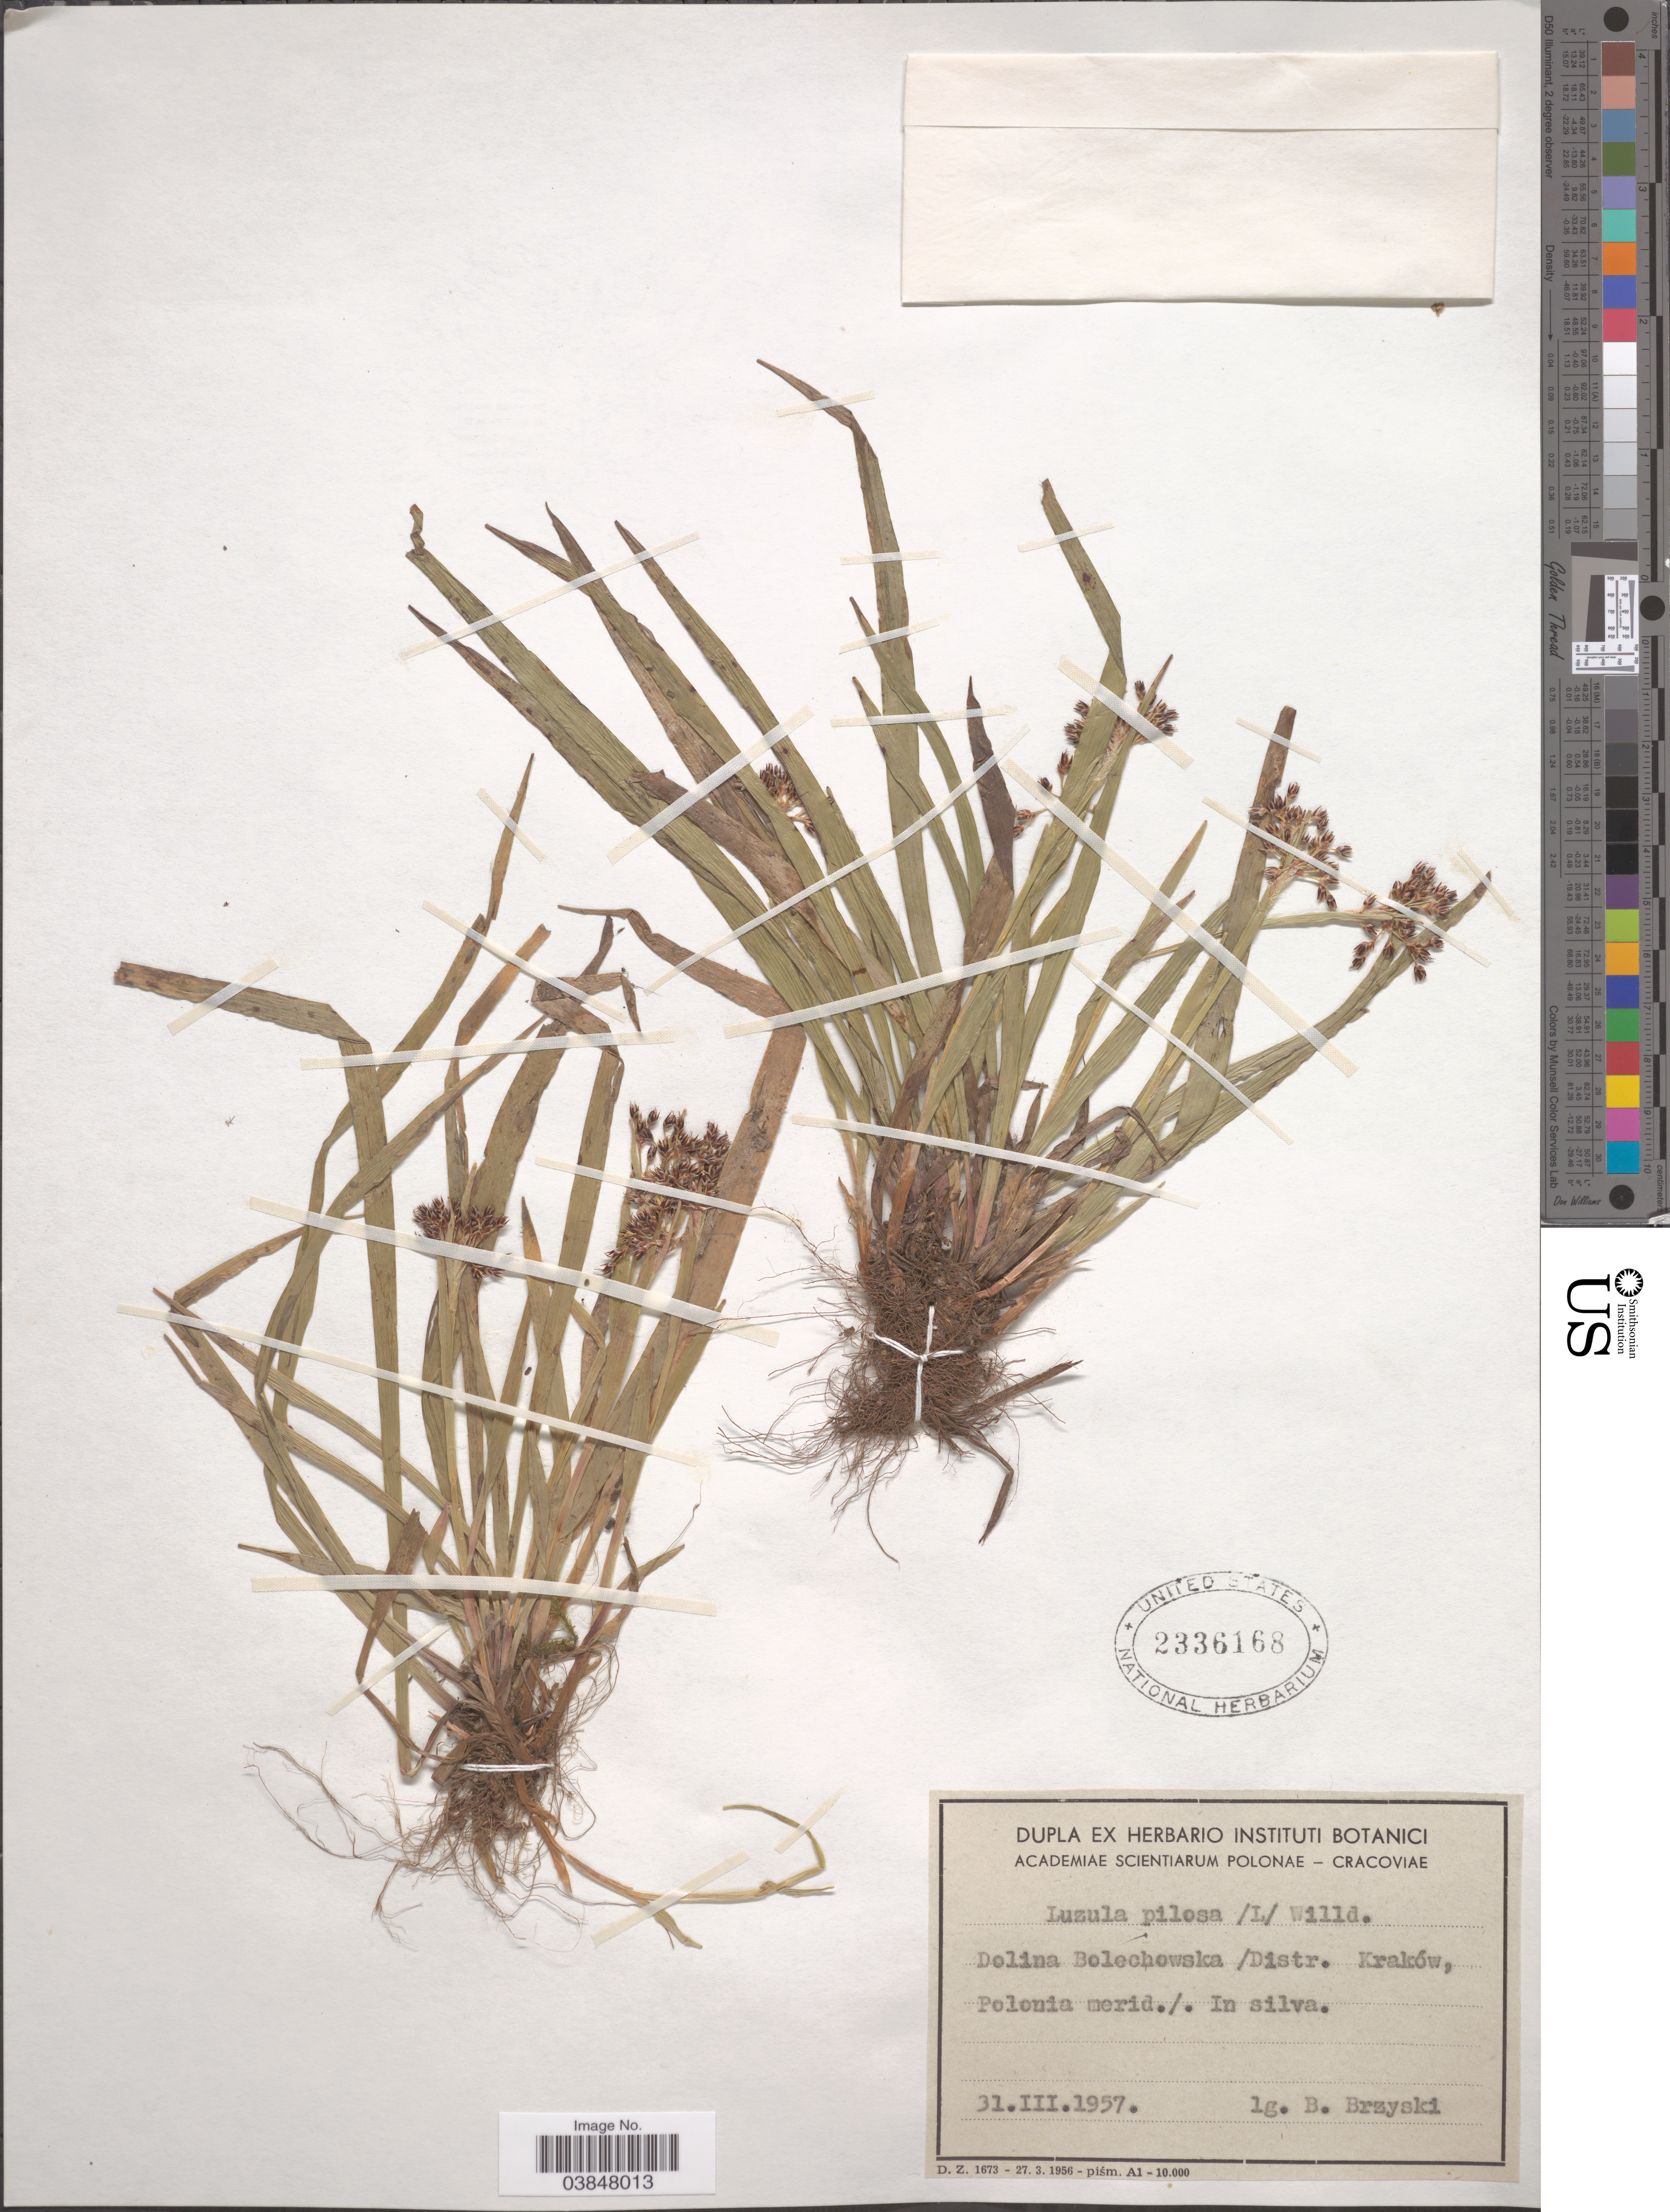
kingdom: Plantae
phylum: Tracheophyta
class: Liliopsida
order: Poales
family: Juncaceae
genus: Luzula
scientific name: Luzula pilosa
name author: (L.) Willd.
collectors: B. Brzyski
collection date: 1957-03-31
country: Poland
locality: Dolina Bolechowska/ Distr. Kraków, Polonia merid./. In silva.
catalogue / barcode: US 2336168